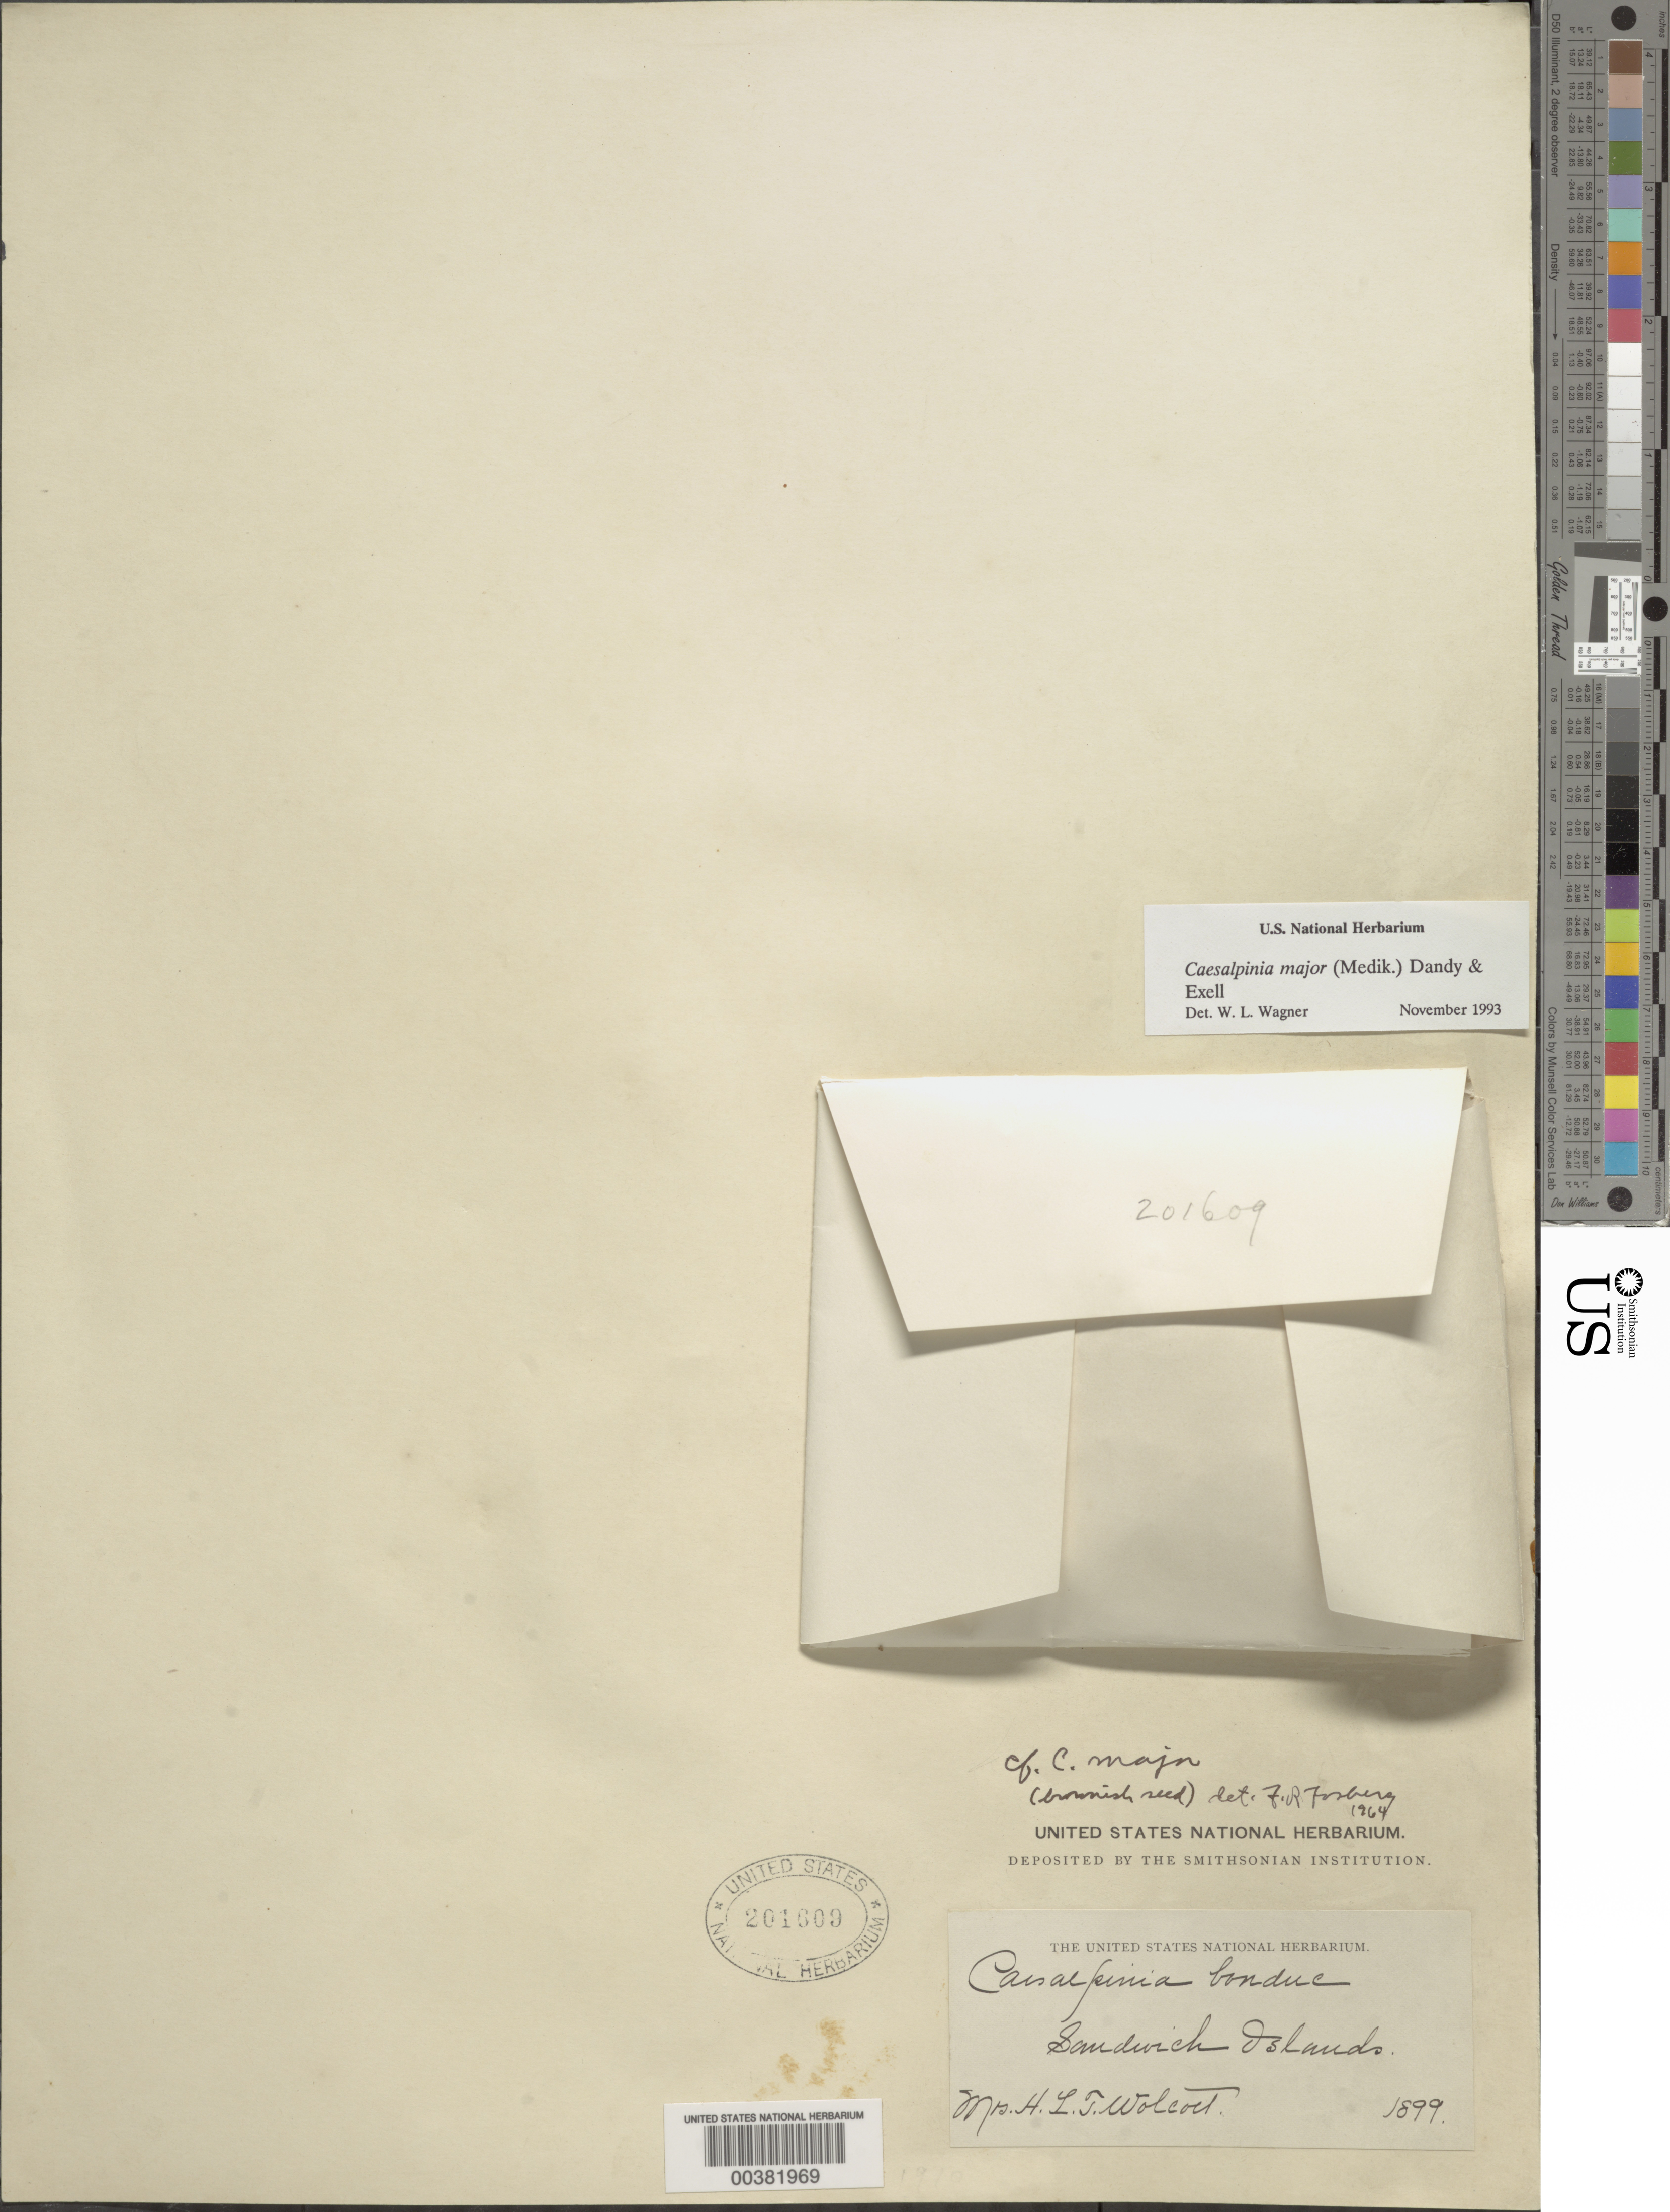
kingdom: Plantae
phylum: Tracheophyta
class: Magnoliopsida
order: Fabales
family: Fabaceae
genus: Guilandina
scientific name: Guilandina major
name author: (Medik.) Small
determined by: Wagner, W. L., (BOT), Smithsonian Institution - National Museum of Natural History (UNITED STATES)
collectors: H. Wolcott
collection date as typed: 1899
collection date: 1899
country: United States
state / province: Hawaii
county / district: Maui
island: Maui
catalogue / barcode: US 201609